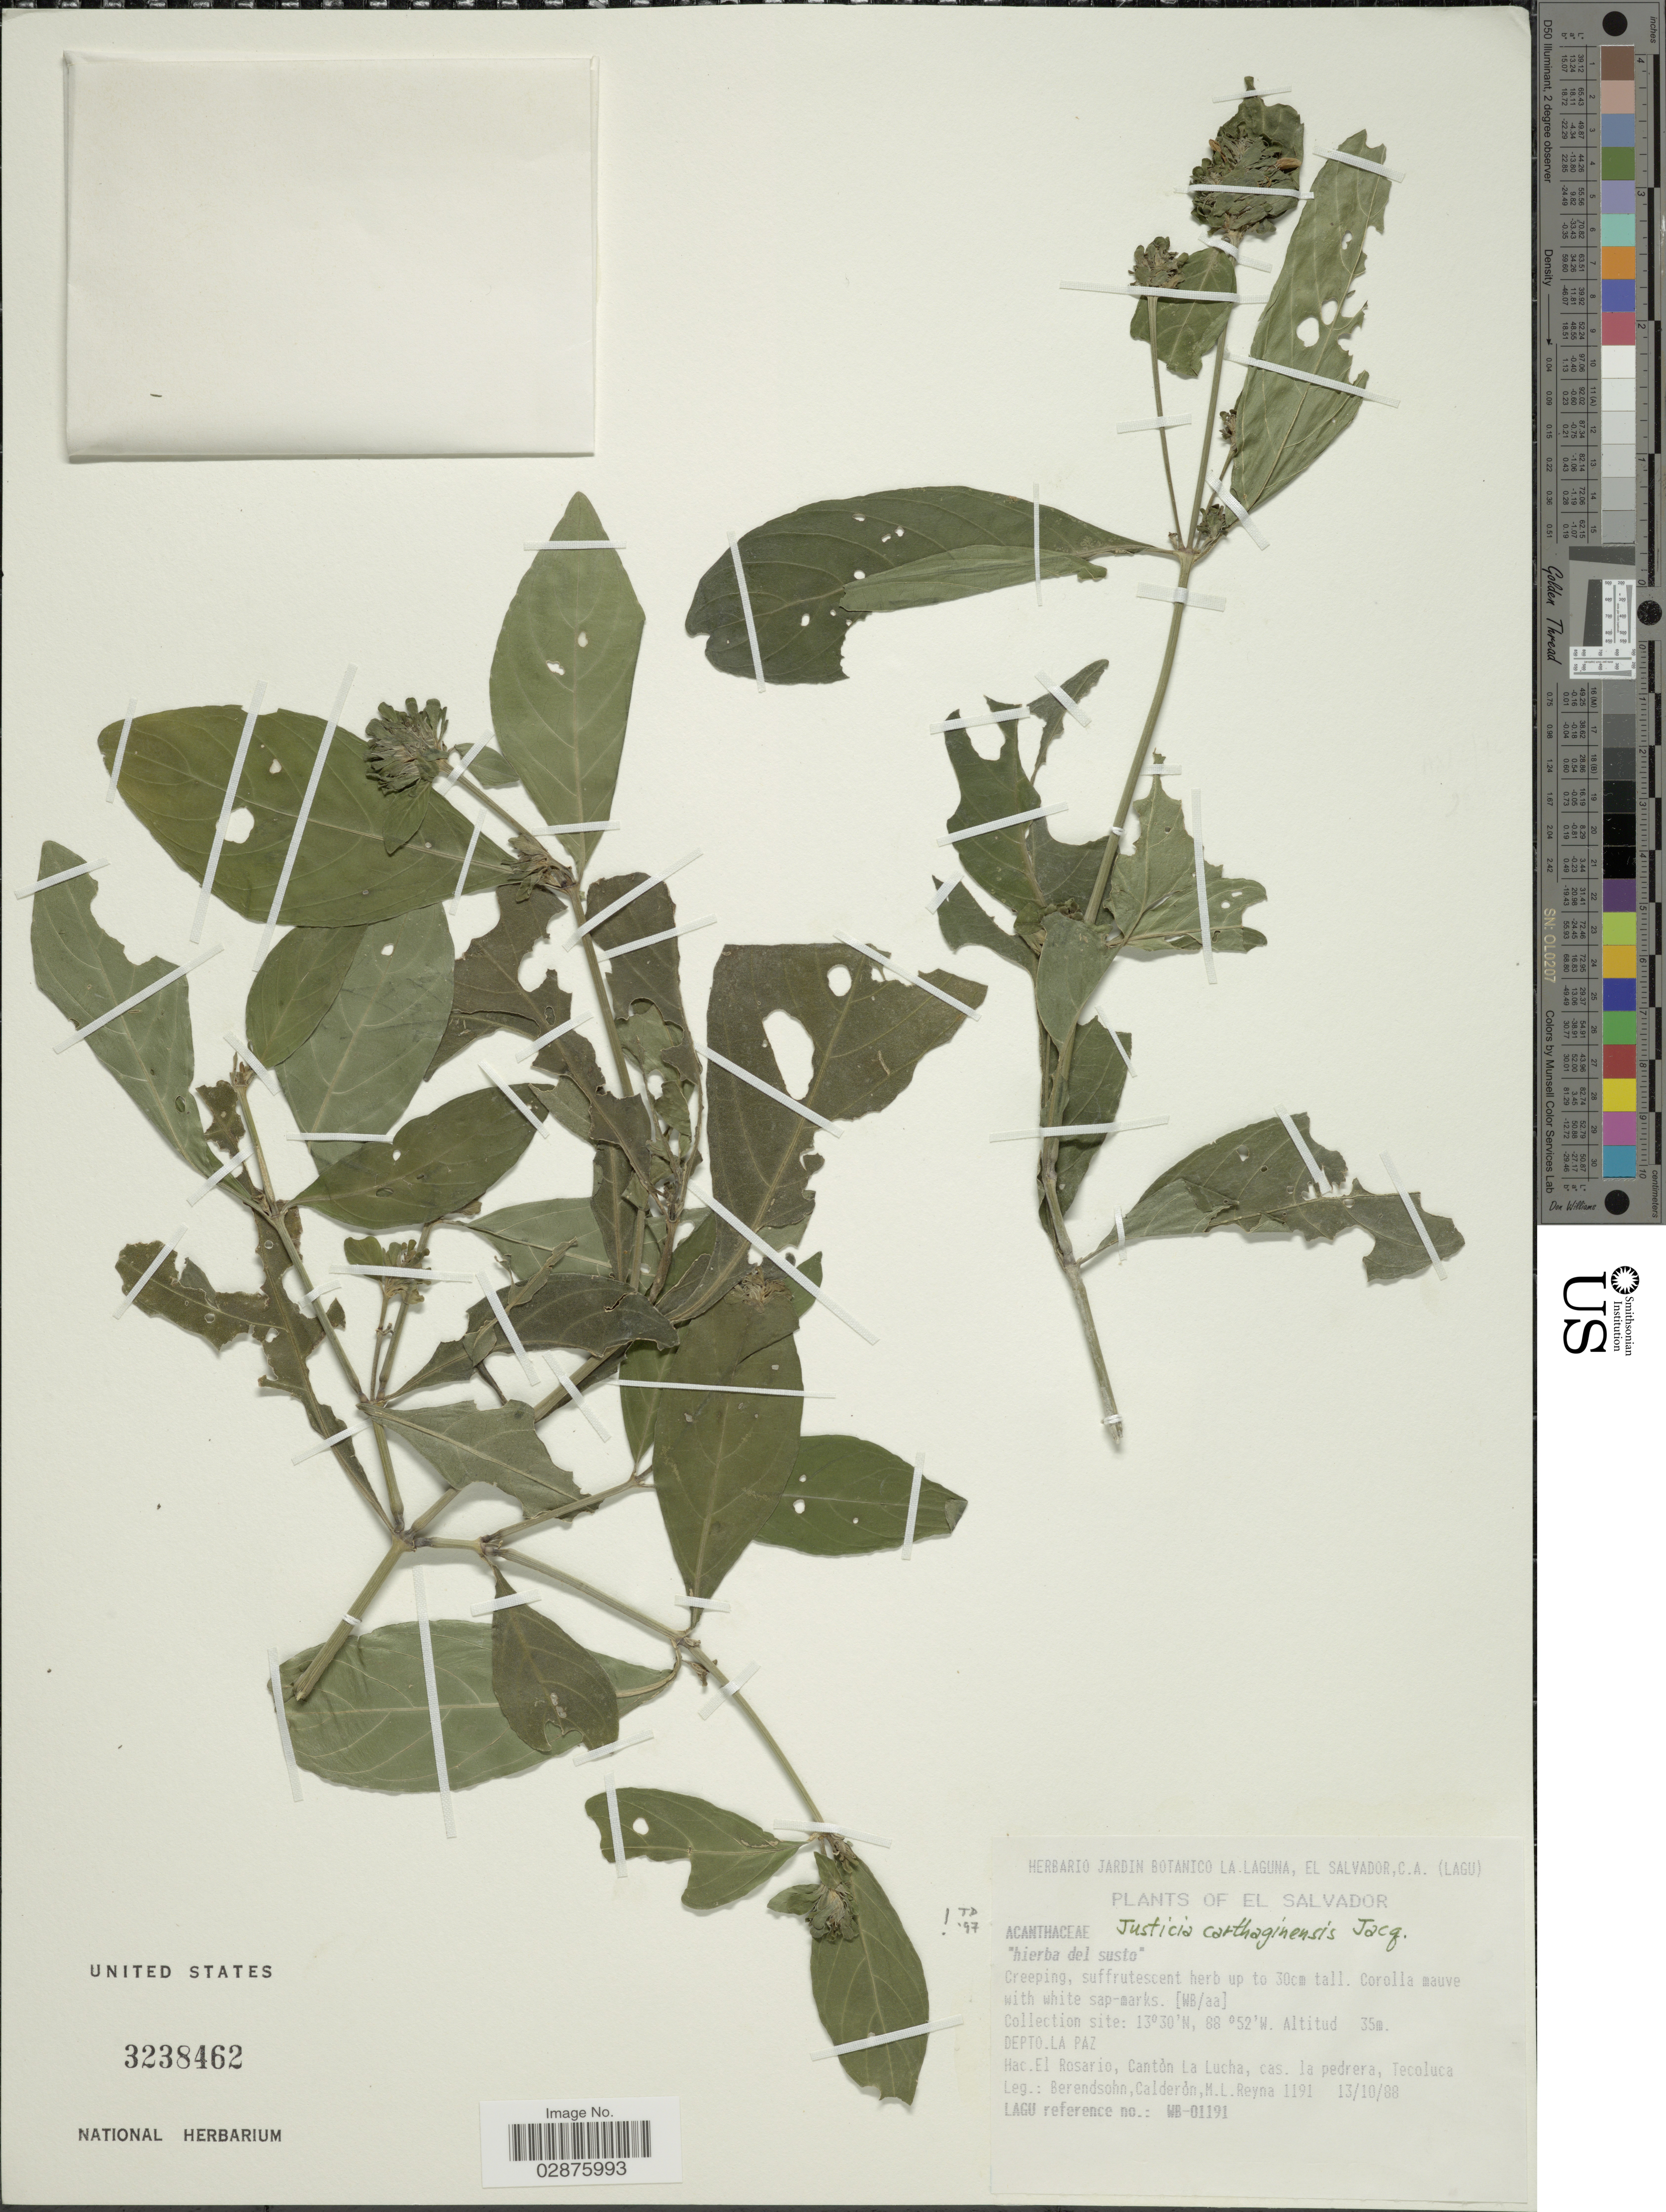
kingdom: Plantae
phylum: Tracheophyta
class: Magnoliopsida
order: Lamiales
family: Acanthaceae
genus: Justicia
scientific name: Justicia carthaginensis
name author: Jacq.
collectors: -. Berendsohn, Calderon, -- & M. Reyna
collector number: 1191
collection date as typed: Transcribed d/m/y: 13/10/88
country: El Salvador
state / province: La Paz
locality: Depto. La Paz, Hac. El Rosario, Cantón La Lucha, la pedrera, Tecoluca.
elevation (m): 35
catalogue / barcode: US 3238462